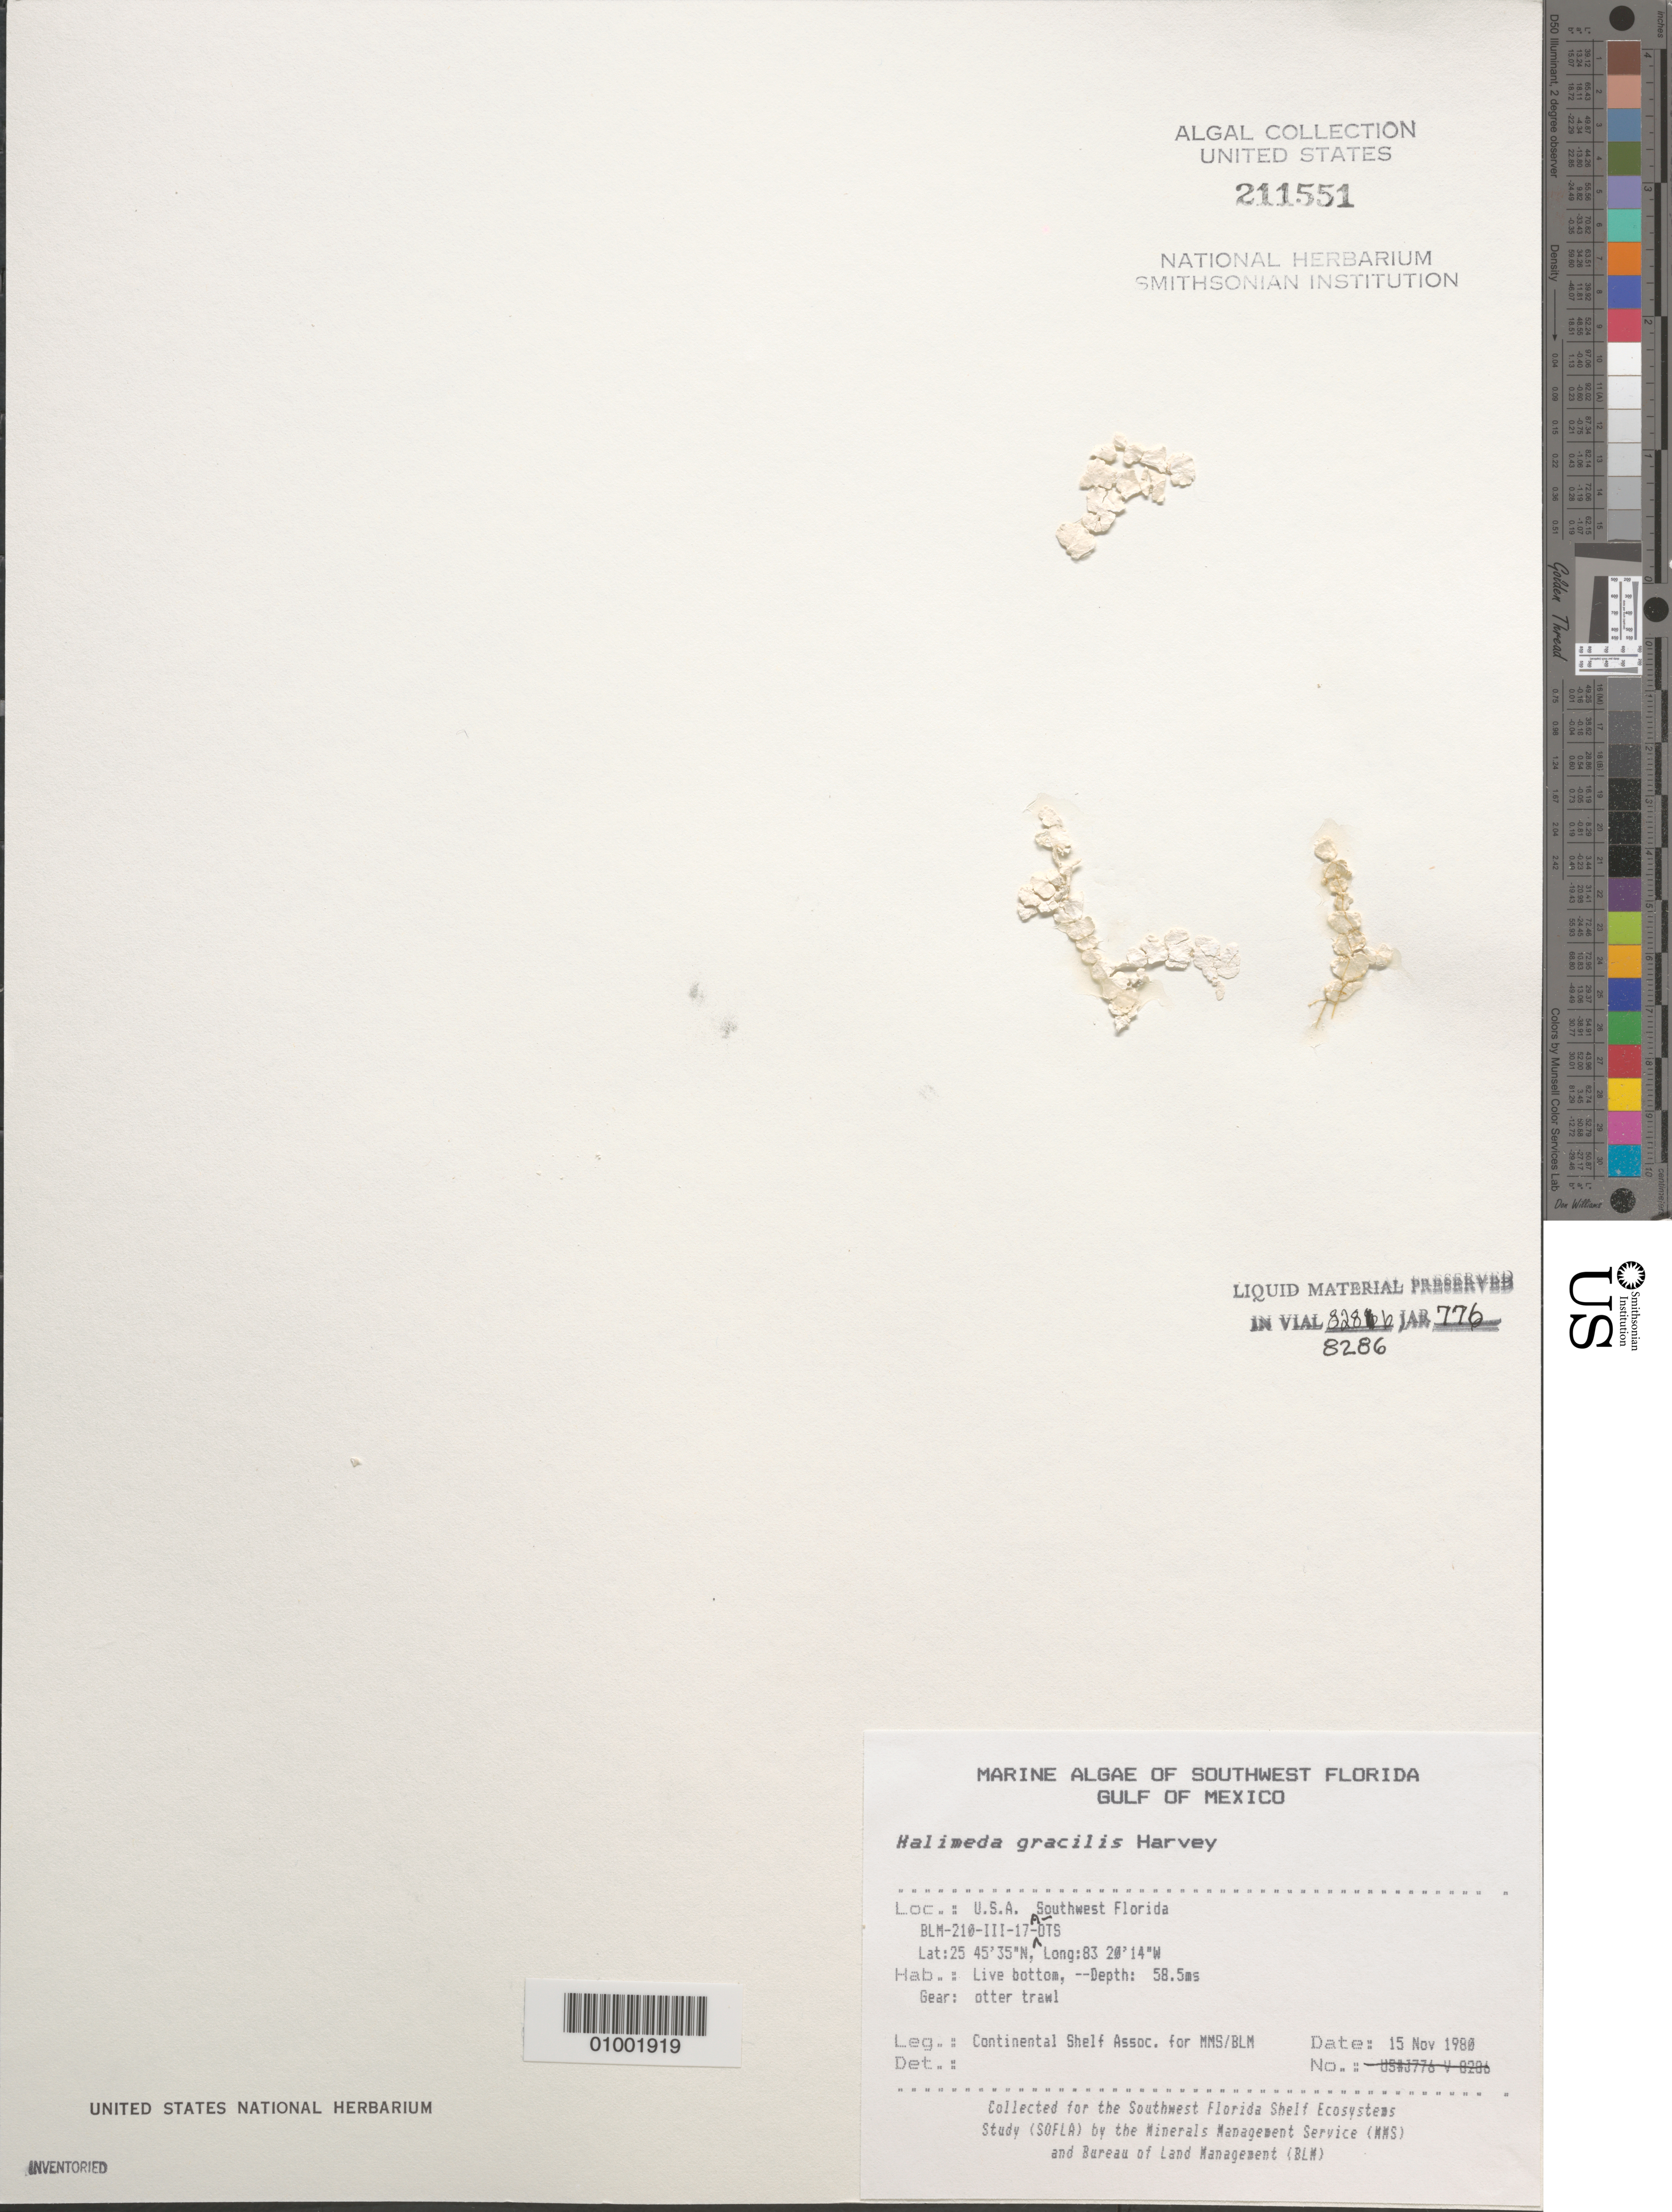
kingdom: Plantae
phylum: Chlorophyta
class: Ulvophyceae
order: Bryopsidales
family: Halimedaceae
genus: Halimeda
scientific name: Halimeda gracilis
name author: Harv. ex J. Agardh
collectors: Continental Shelf Associates for the MMS/BLM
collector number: BLM-210-III-17-A-OTS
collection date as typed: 15 Nov 1980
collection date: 1980-11-15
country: United States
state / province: Florida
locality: Gulf of Mexico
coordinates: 25 45'35"N, 83 20'14"W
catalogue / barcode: US 211551